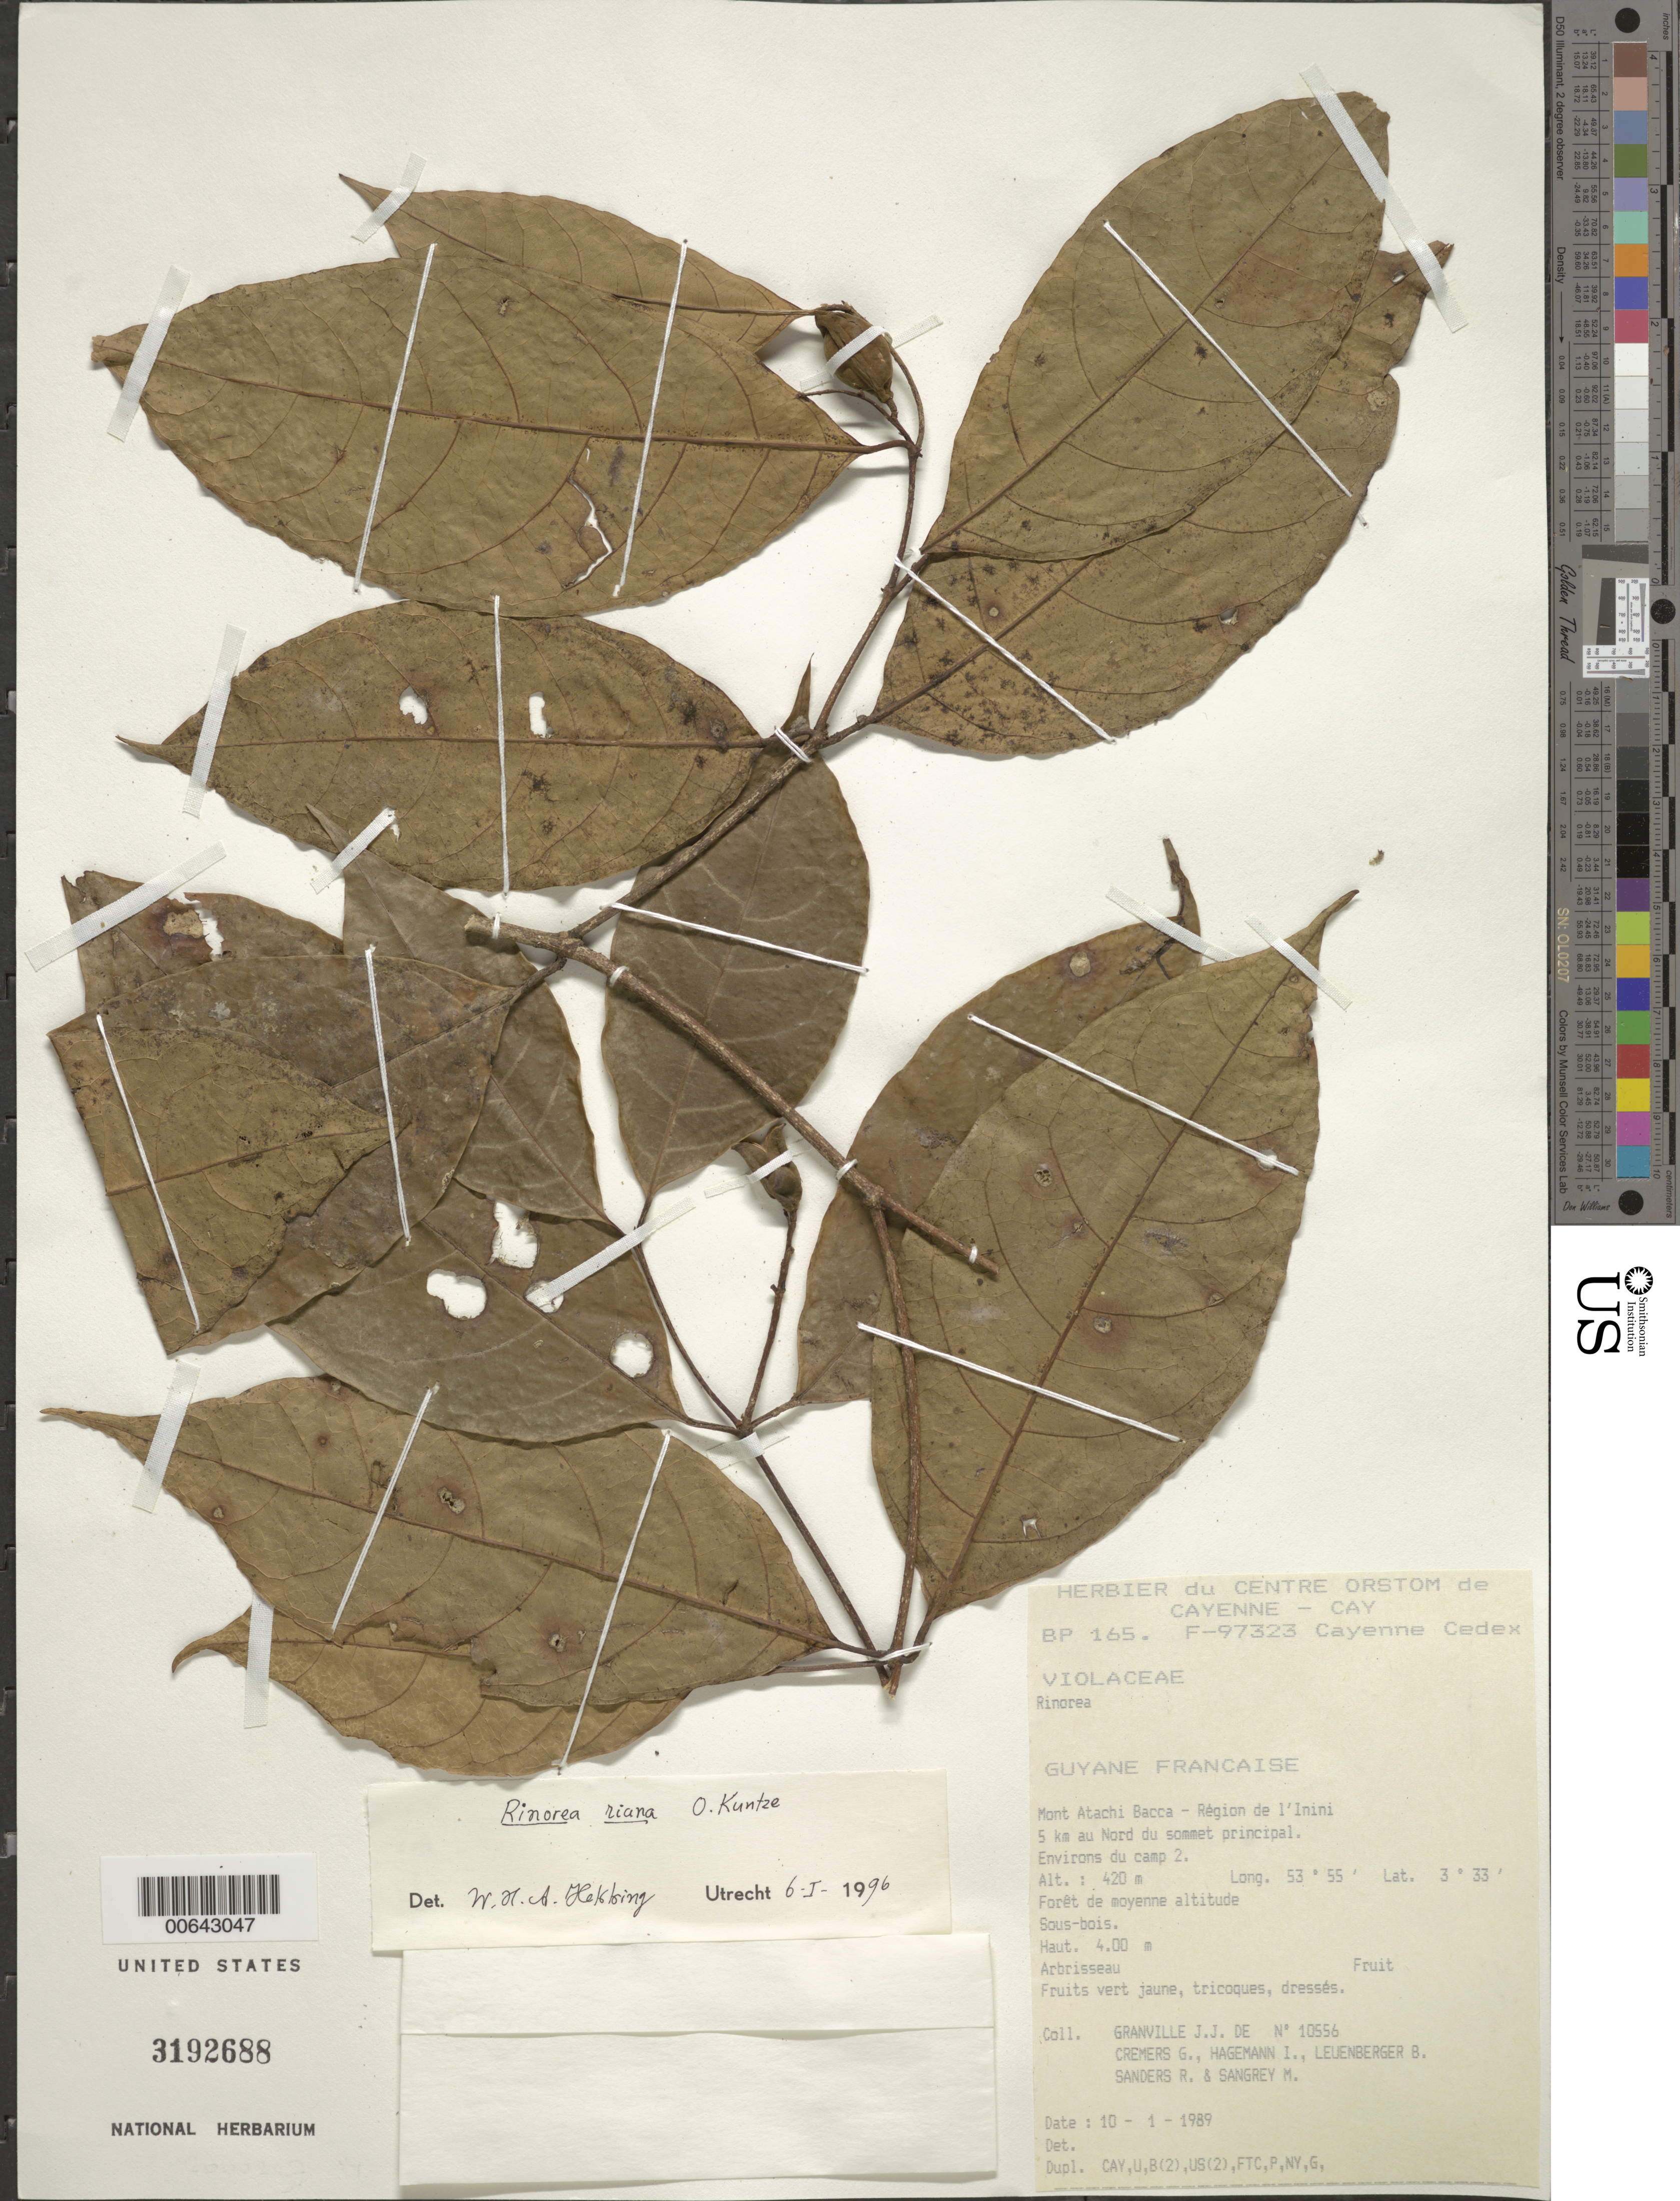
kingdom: Plantae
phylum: Tracheophyta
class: Magnoliopsida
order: Malpighiales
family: Violaceae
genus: Rinorea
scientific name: Rinorea riana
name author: Kuntze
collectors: J.-J. de Granville, G. Cremers, I. Hagemann, B. Leuenberger & et al.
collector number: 10556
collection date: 1989-01-10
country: French Guiana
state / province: Cayenne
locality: Mont Atachi Bacca - Règion de l'Inini. 5 km au Nord du sommet principal. Environs du camp 2.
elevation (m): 420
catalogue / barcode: US 3192688